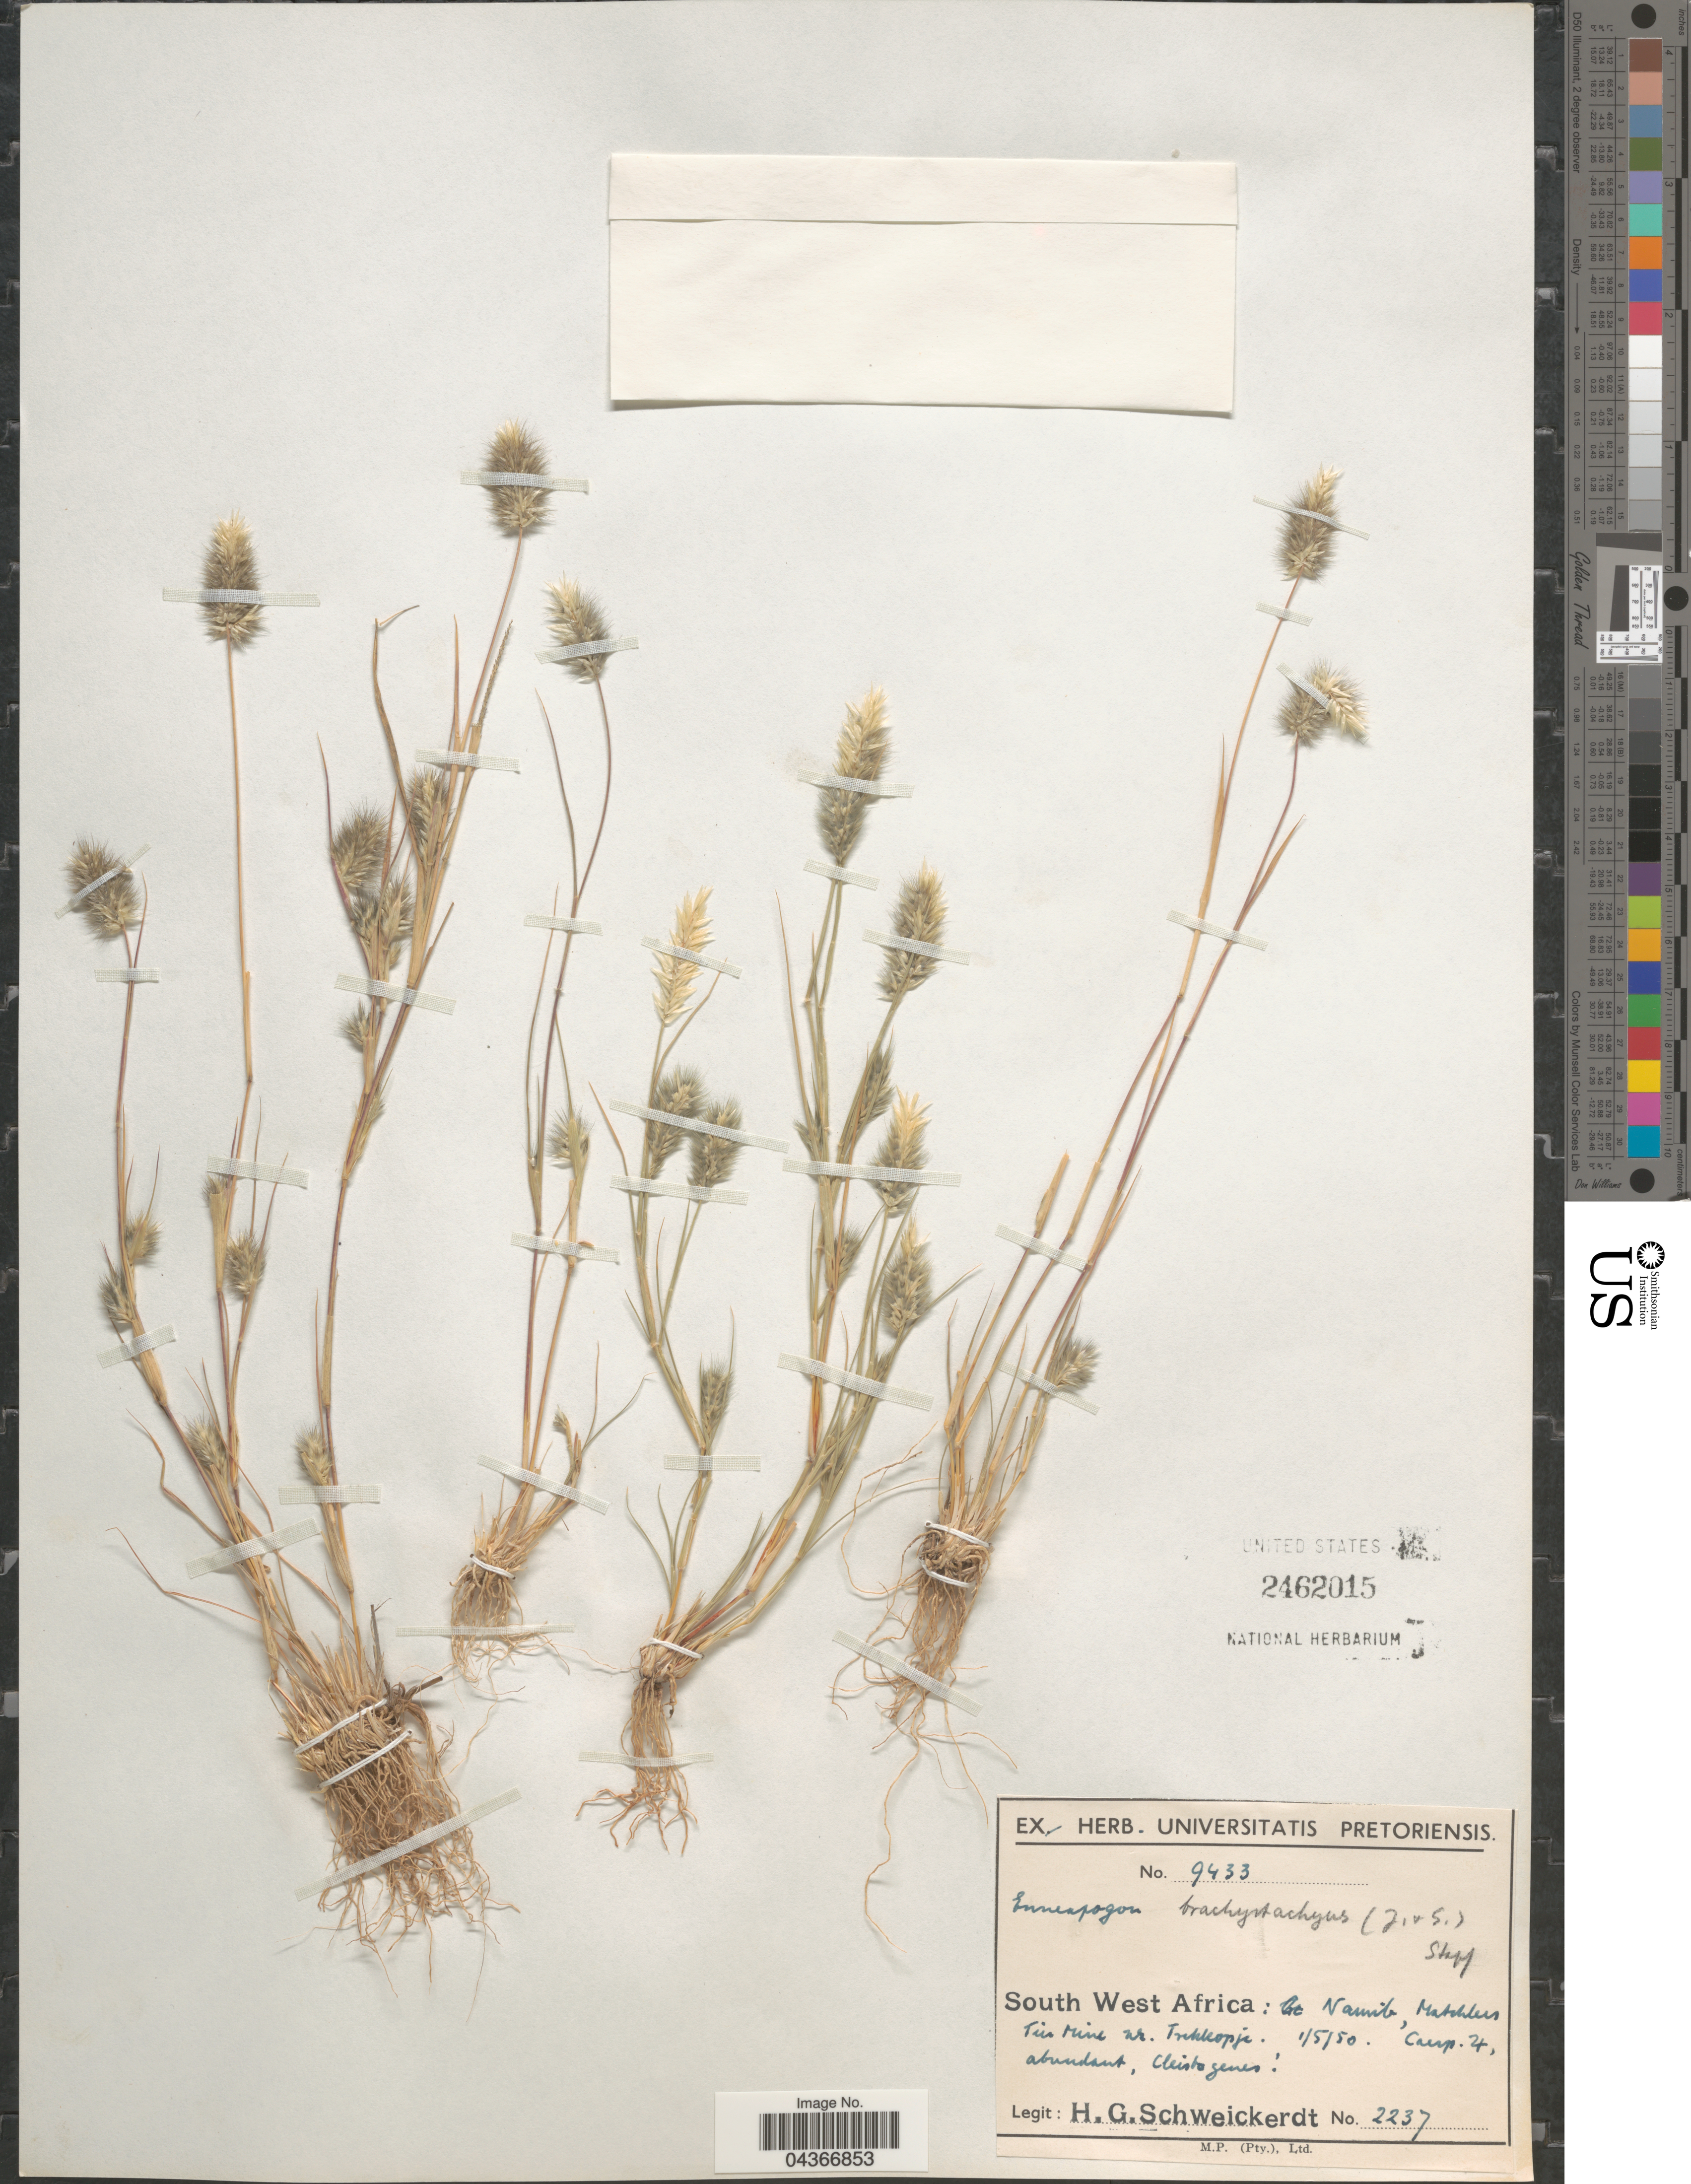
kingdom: Plantae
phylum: Tracheophyta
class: Liliopsida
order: Poales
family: Poaceae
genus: Enneapogon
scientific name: Enneapogon desvauxii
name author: P. Beauv.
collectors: H. Schweickerdt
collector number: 2237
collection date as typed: Transcribed d/m/y: 1/5/50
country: Namibia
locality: South West Africa: Namib, Matchless Tin Mine nr. Trekkopje. Camp. 4.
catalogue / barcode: US 2462015